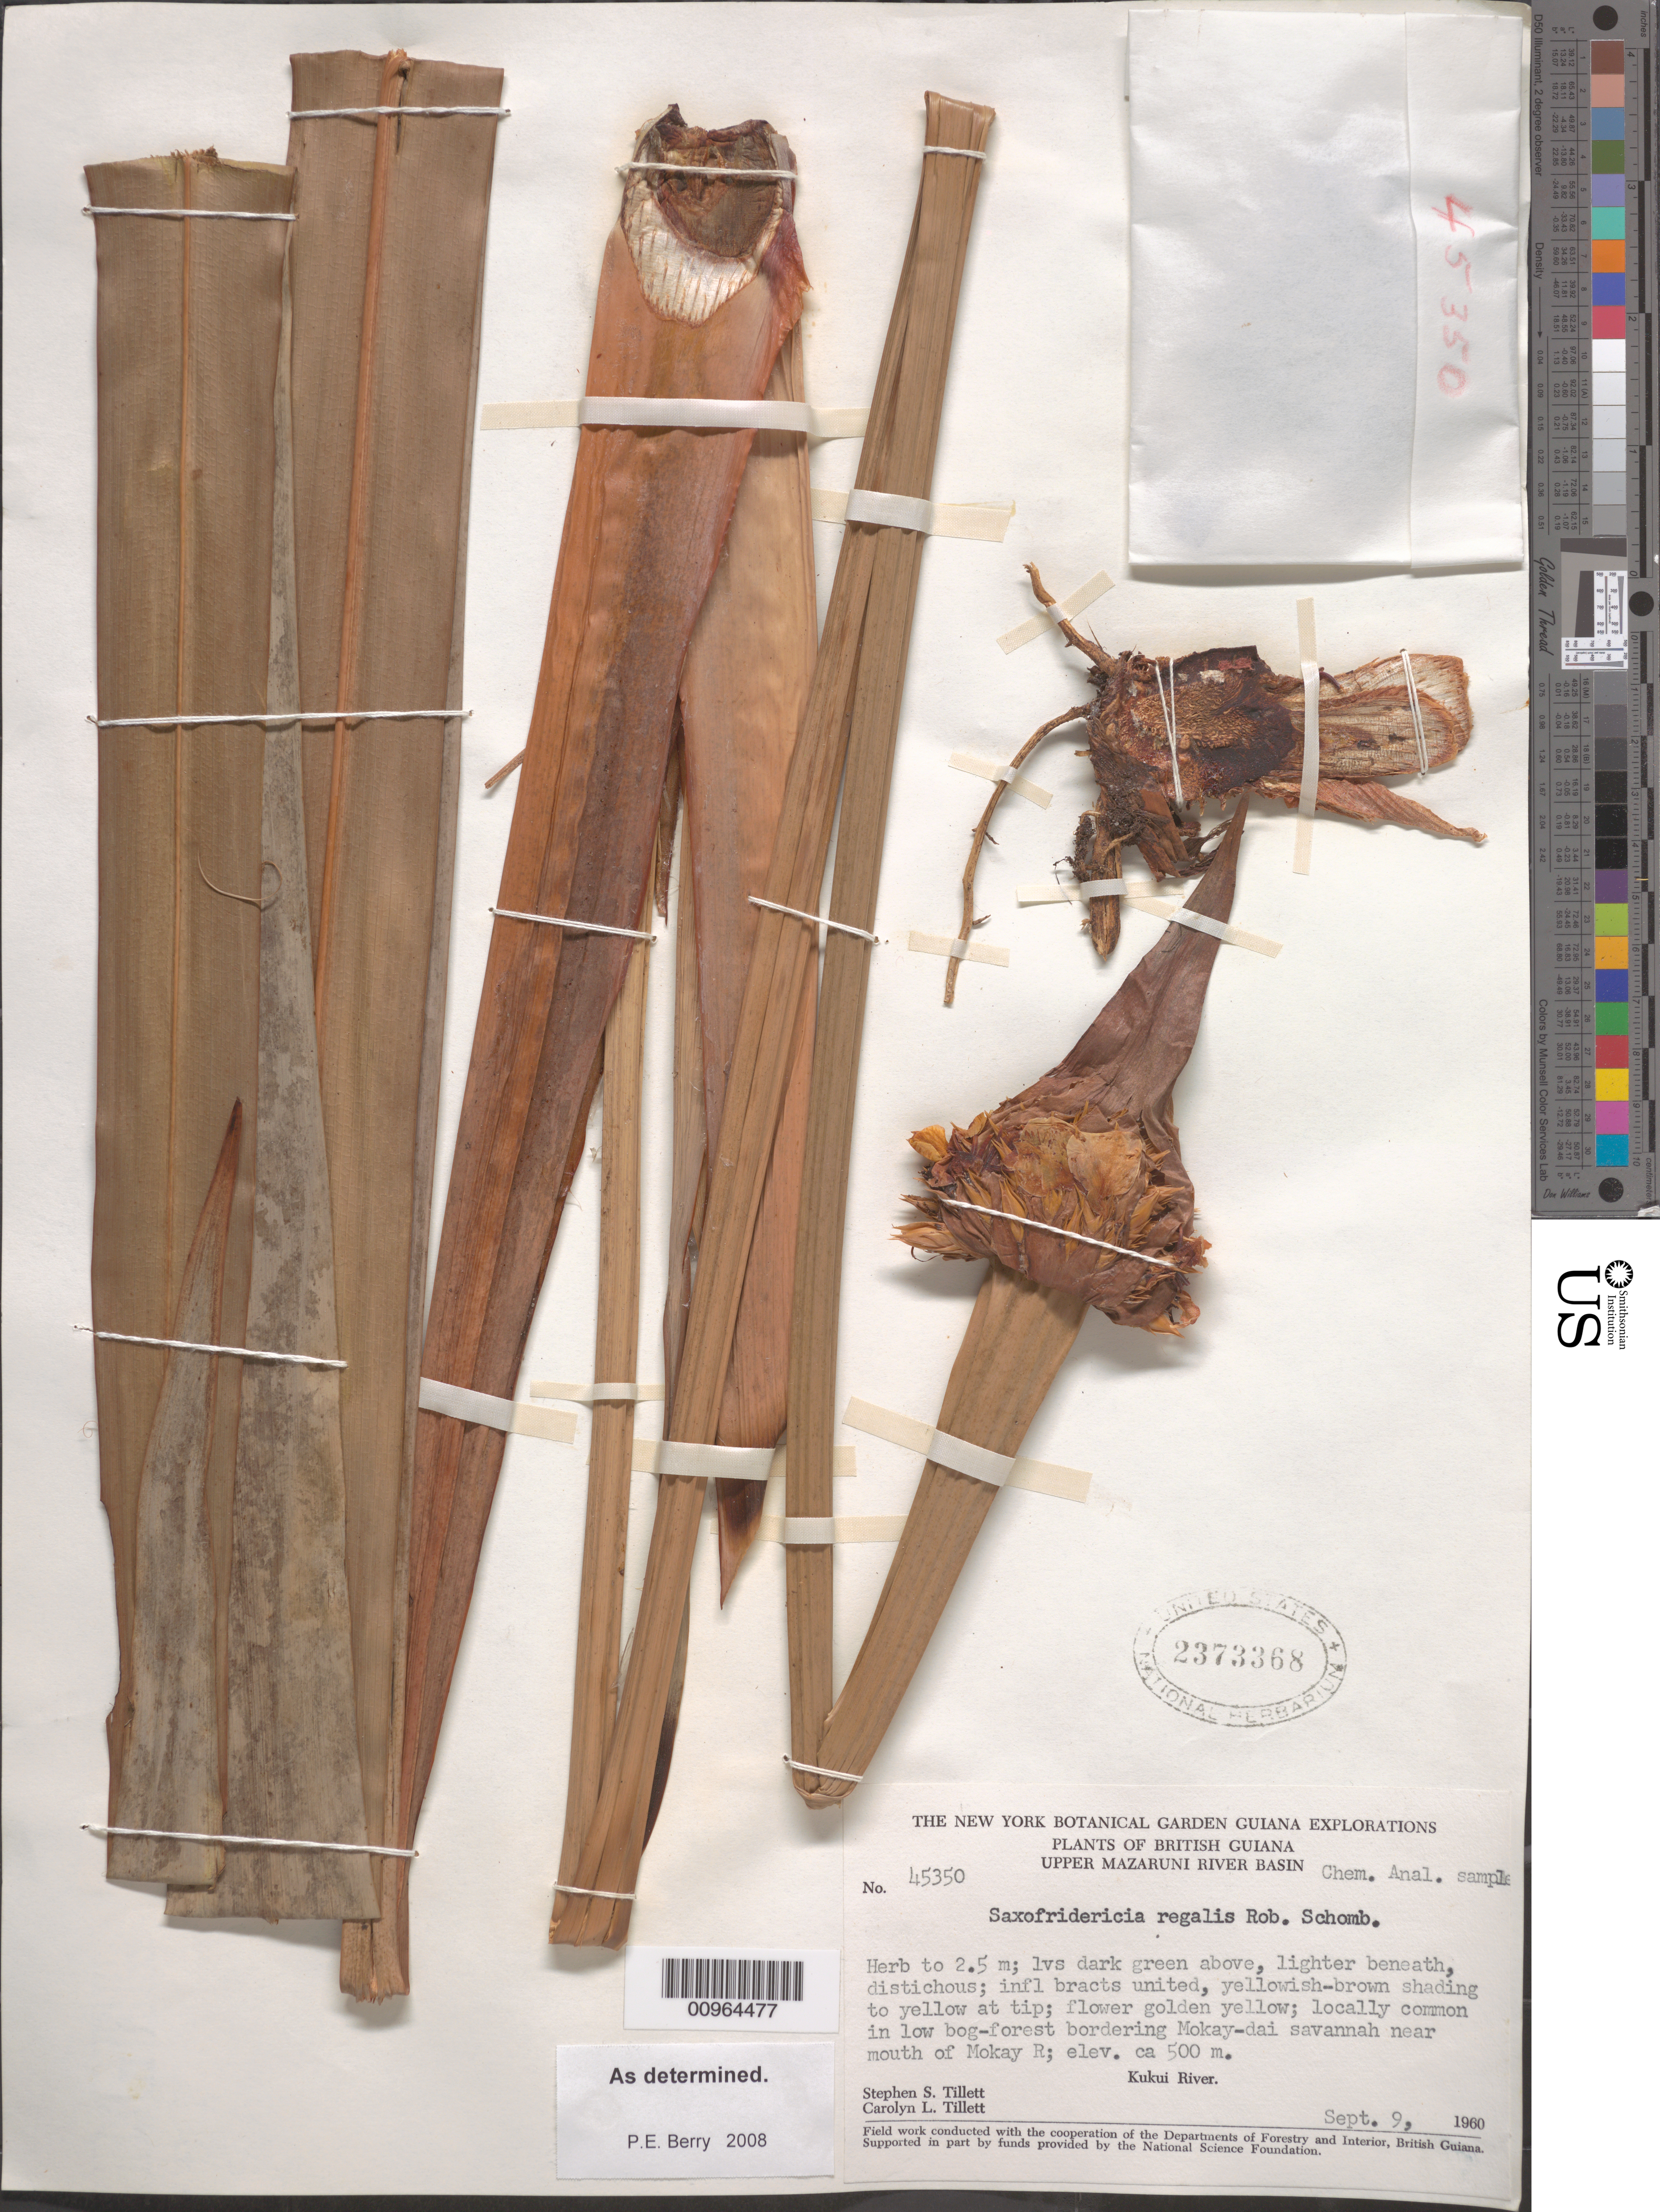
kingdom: Plantae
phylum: Tracheophyta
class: Liliopsida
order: Poales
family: Rapateaceae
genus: Saxofridericia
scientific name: Saxofridericia regalis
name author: R.H. Schomb.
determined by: Berry, P. E., (WIS), University of Wisconsin - Madison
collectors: S. S. Tillett & C. L. Tillett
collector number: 45350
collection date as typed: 9-Sep-60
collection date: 1960-09-09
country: Guyana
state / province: Cuyuni-Mazaruni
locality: Kukui R., near mouth of Mokay R., Mokay-dai savanna, Upper Mazaruni River basin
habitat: Low bog-forest bordering savanna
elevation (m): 500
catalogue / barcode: US 2373368